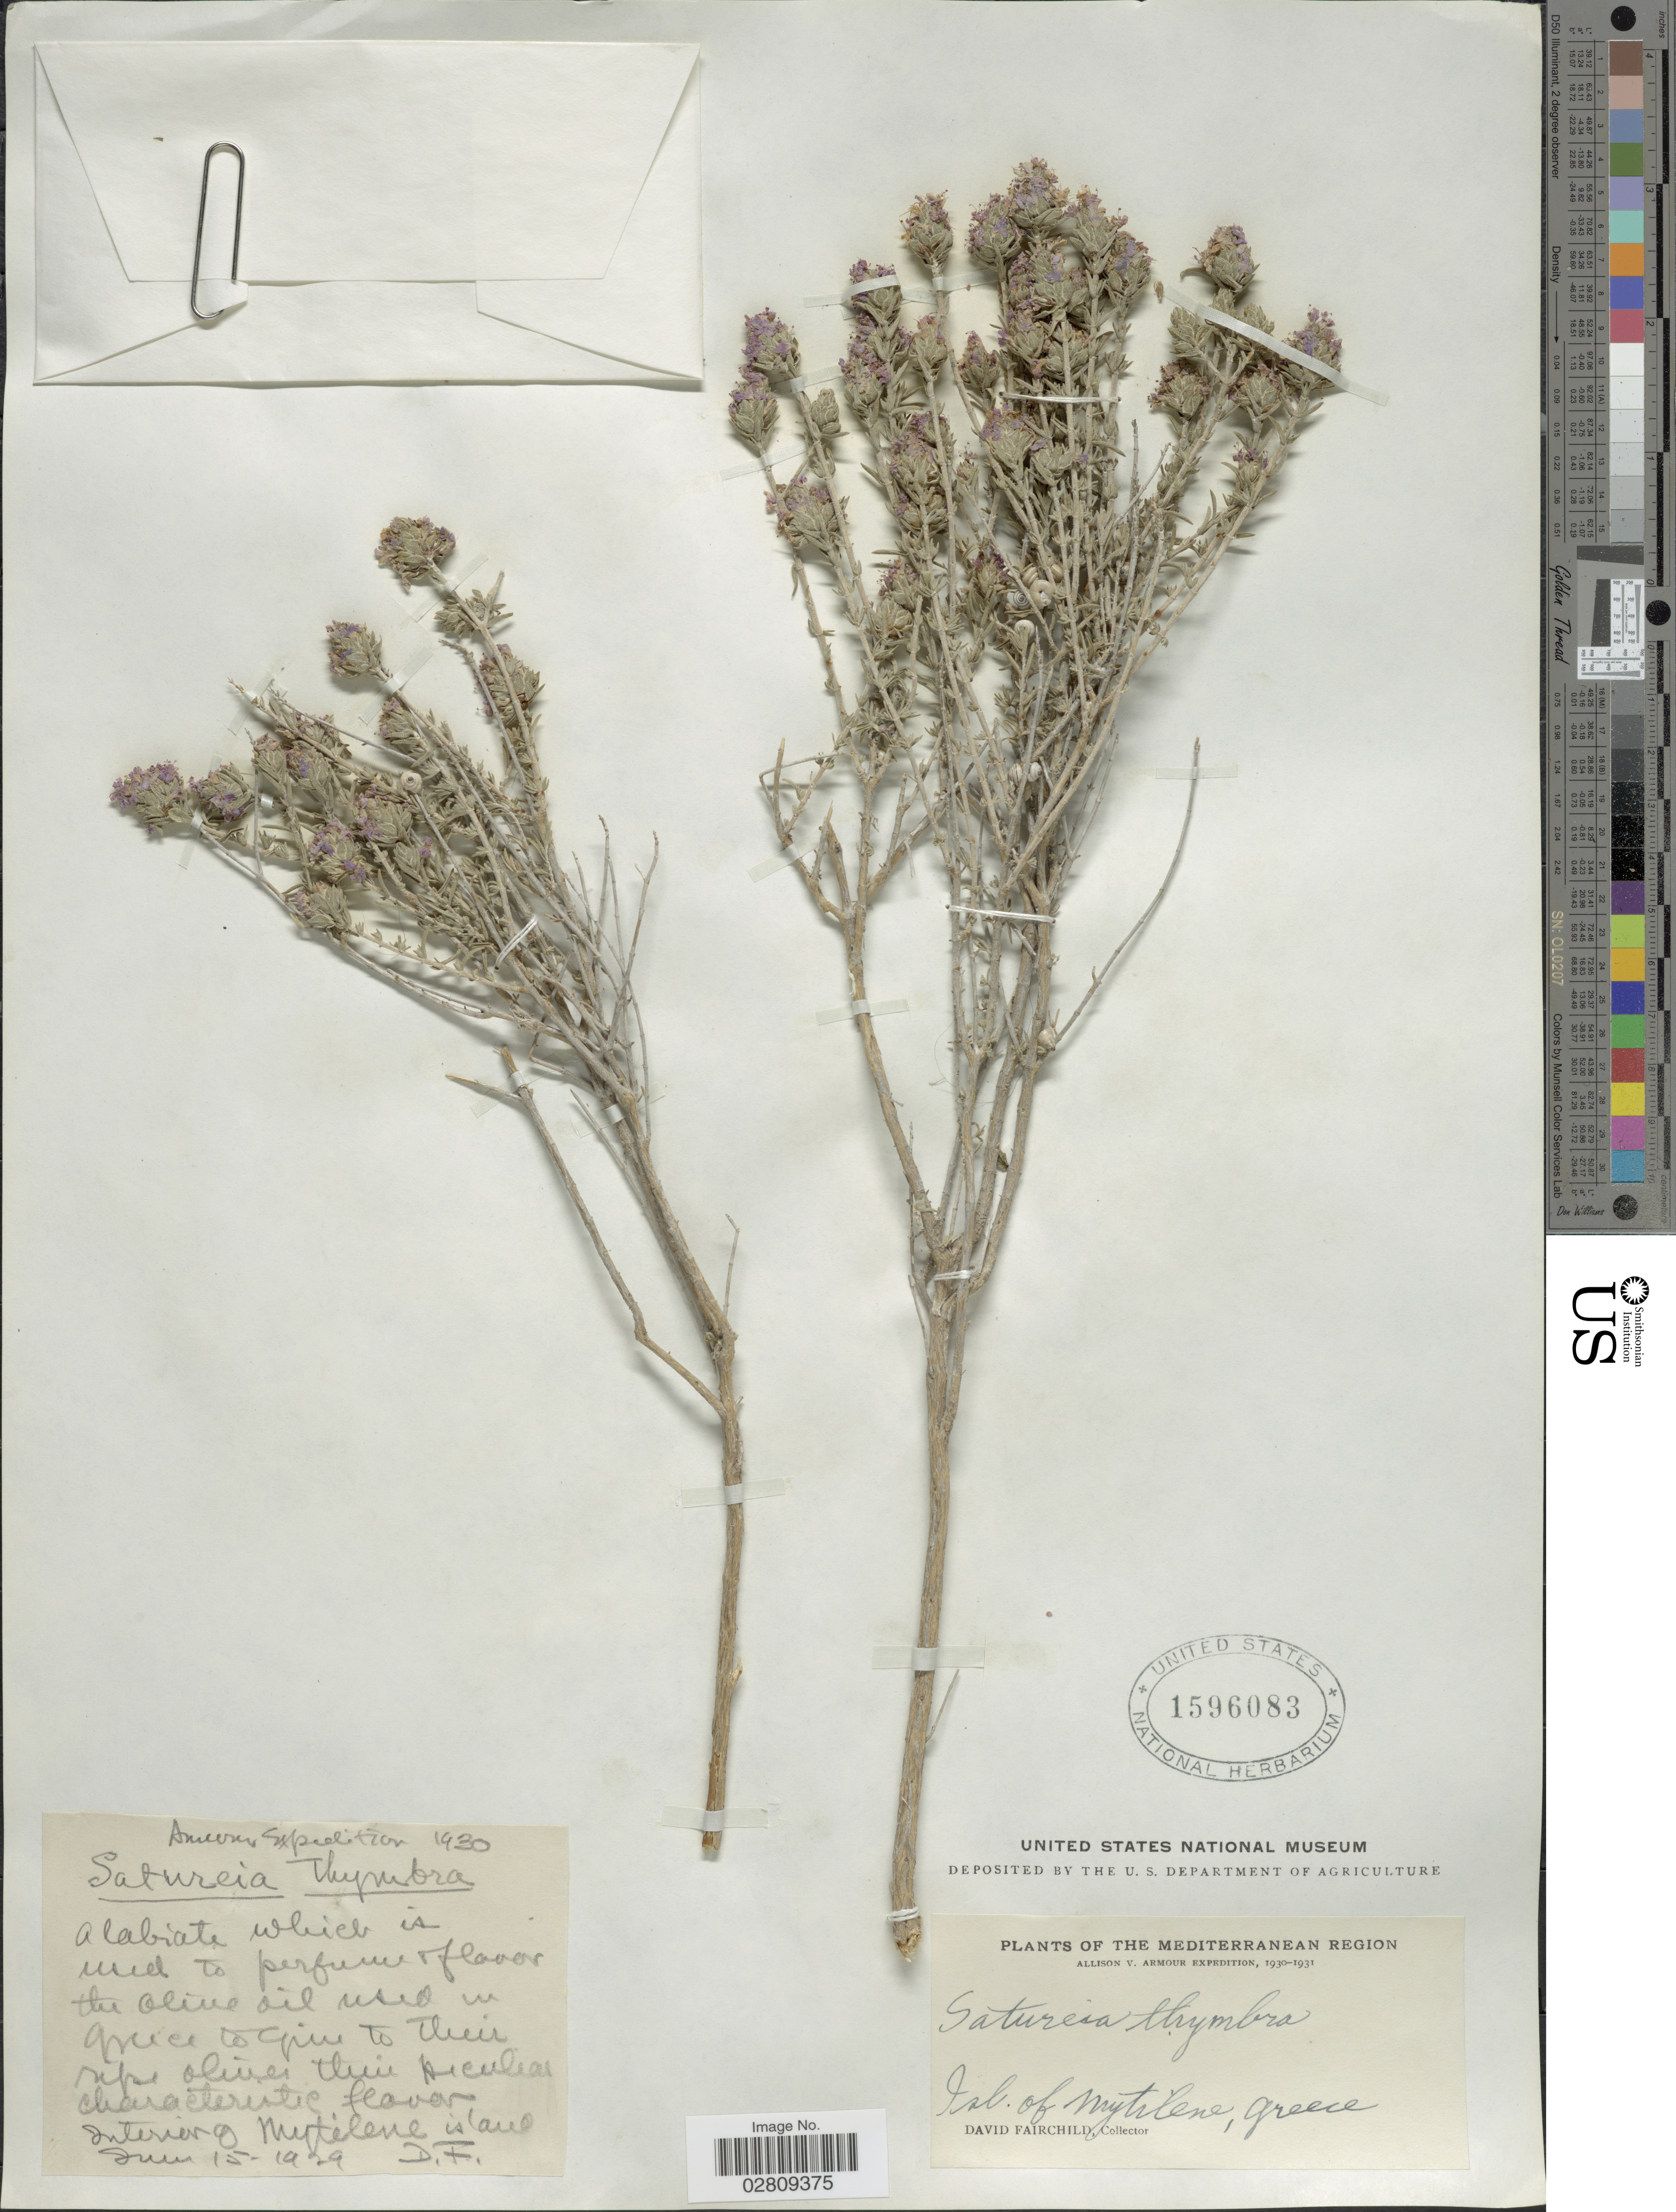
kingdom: Plantae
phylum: Tracheophyta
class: Magnoliopsida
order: Lamiales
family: Lamiaceae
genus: Satureja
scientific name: Satureja thymbra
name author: L.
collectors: D. Fairchild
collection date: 1929-06-15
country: Greece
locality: Isl. of Mytilene. Mediterranean Region. Interior of Mytilene island.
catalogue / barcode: US 1596083